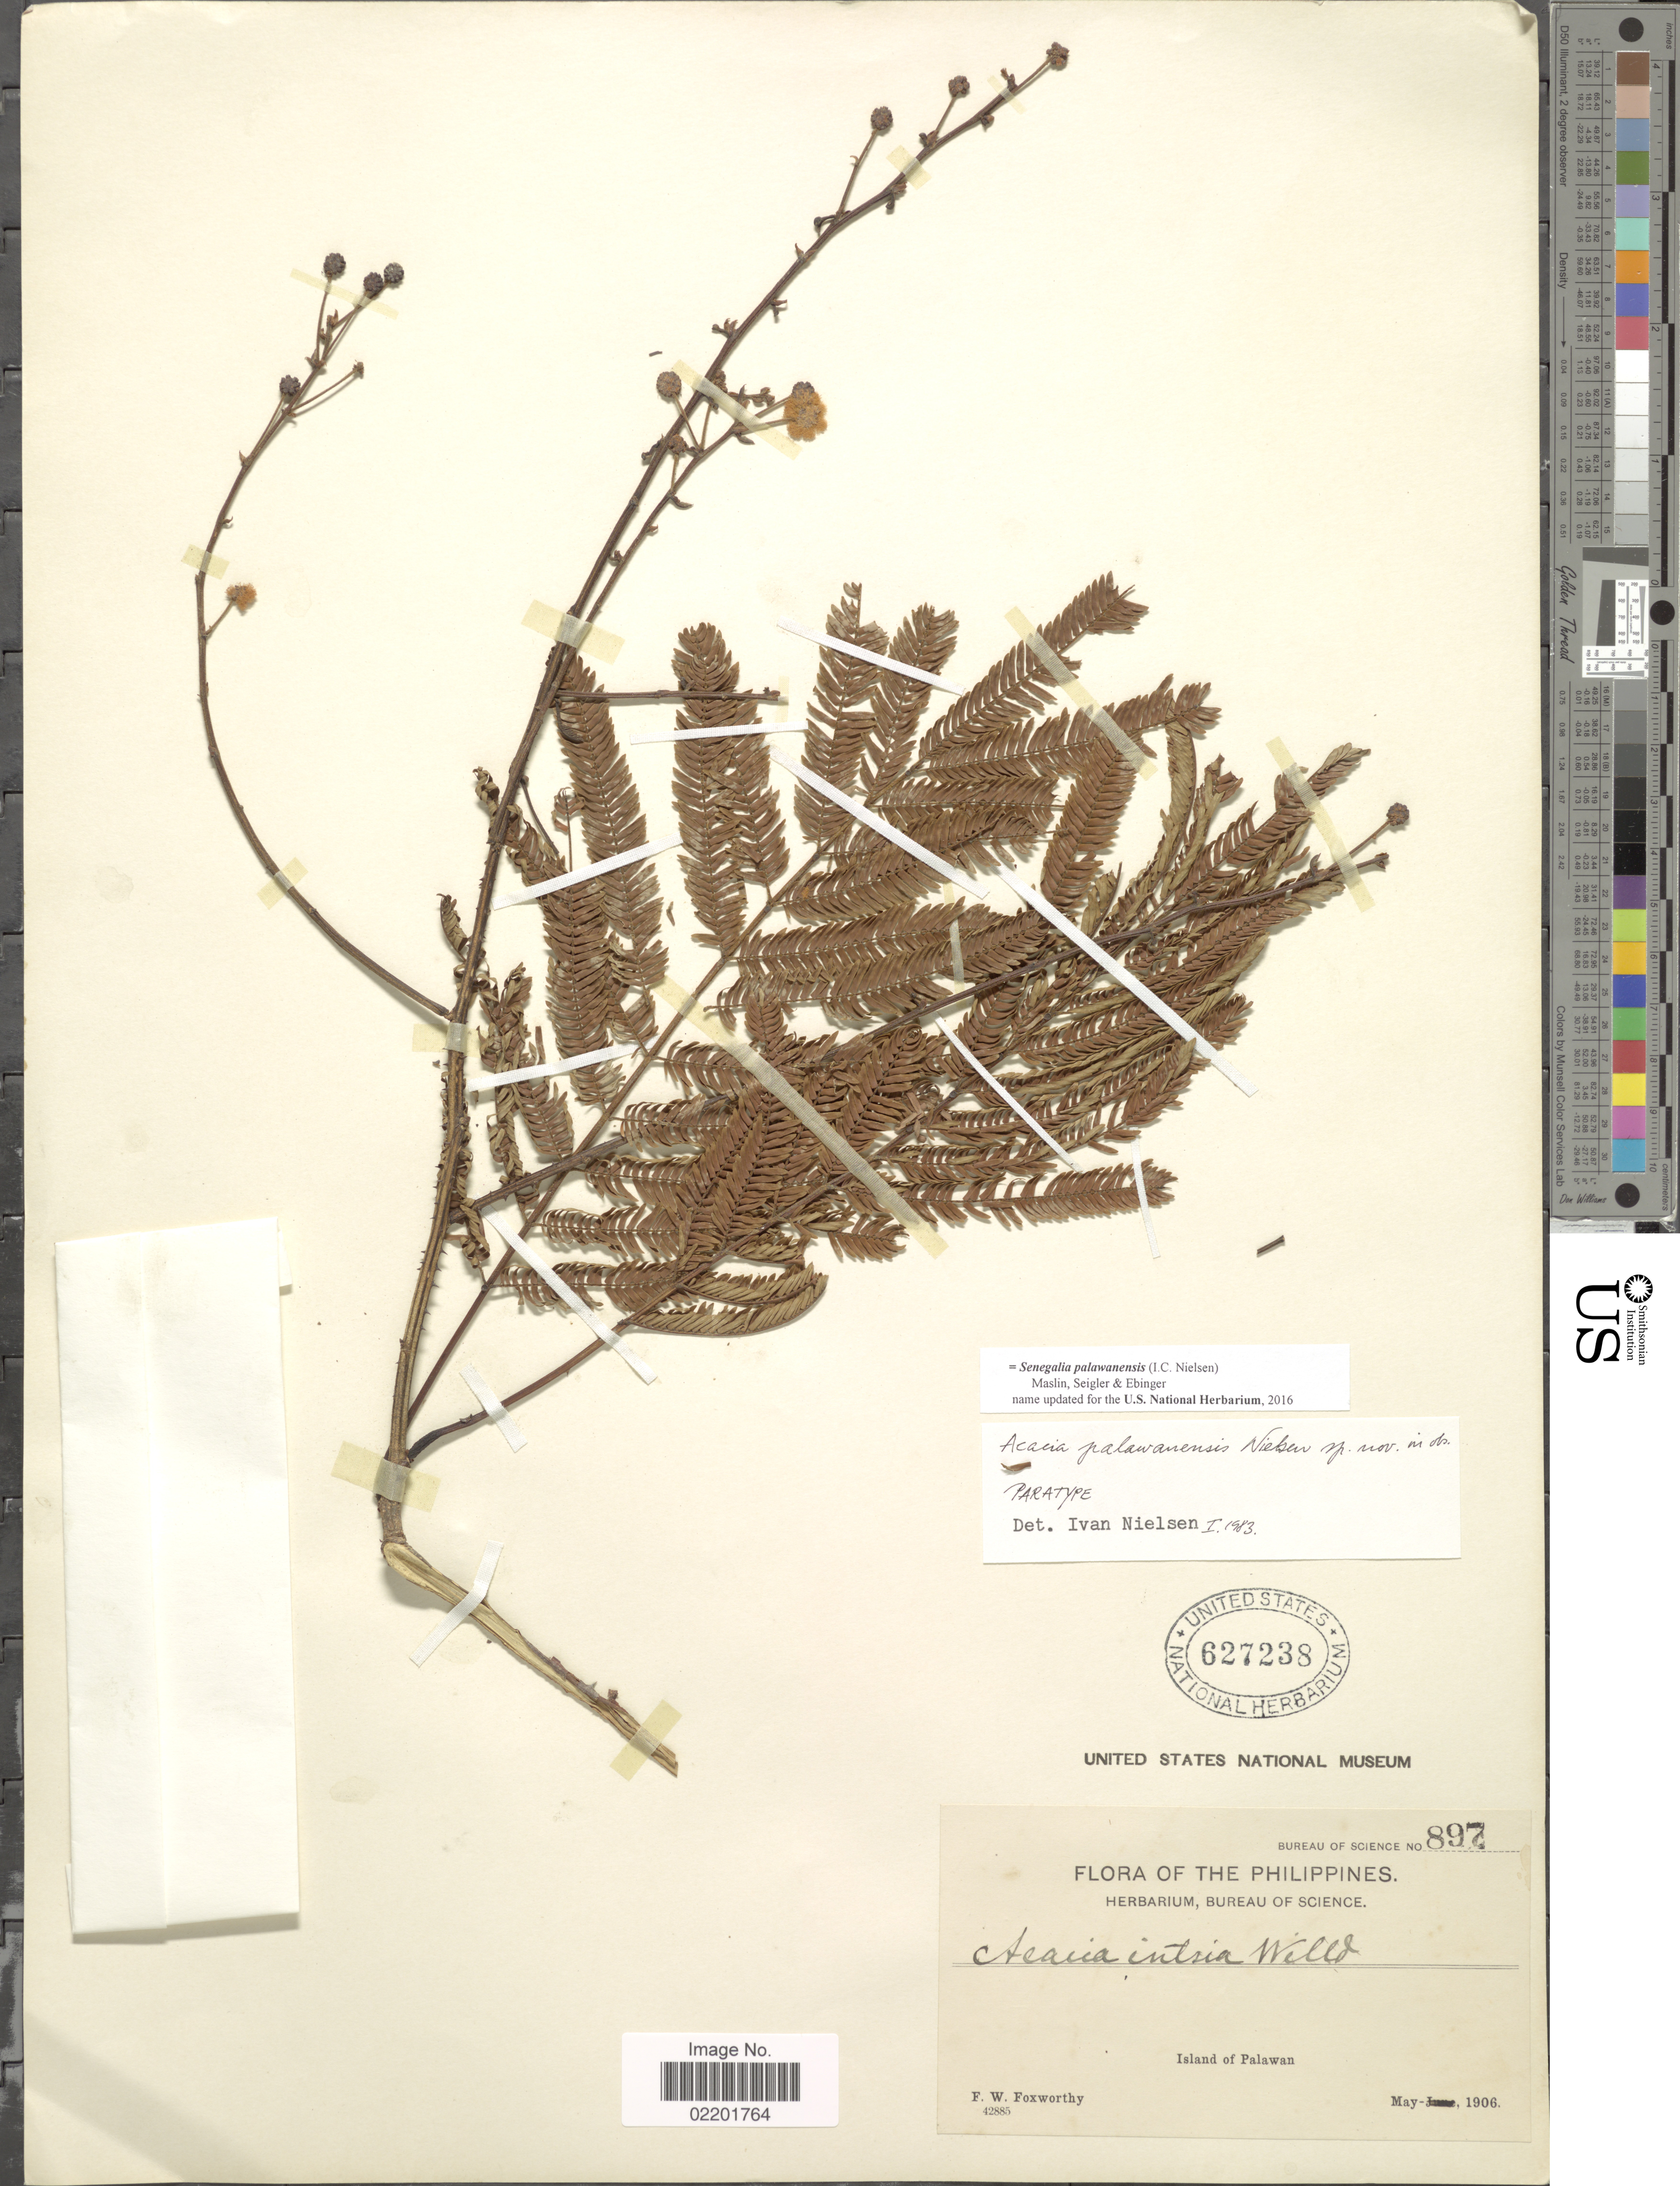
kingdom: Plantae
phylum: Tracheophyta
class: Magnoliopsida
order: Fabales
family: Fabaceae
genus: Senegalia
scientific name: Senegalia palawanensis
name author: (I.C. Nielsen) Maslin et al.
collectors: F. W. Foxworthy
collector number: Bureau of Science 897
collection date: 1906-05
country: Philippines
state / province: Mimaropa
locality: Island of Palawan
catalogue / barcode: US 627238